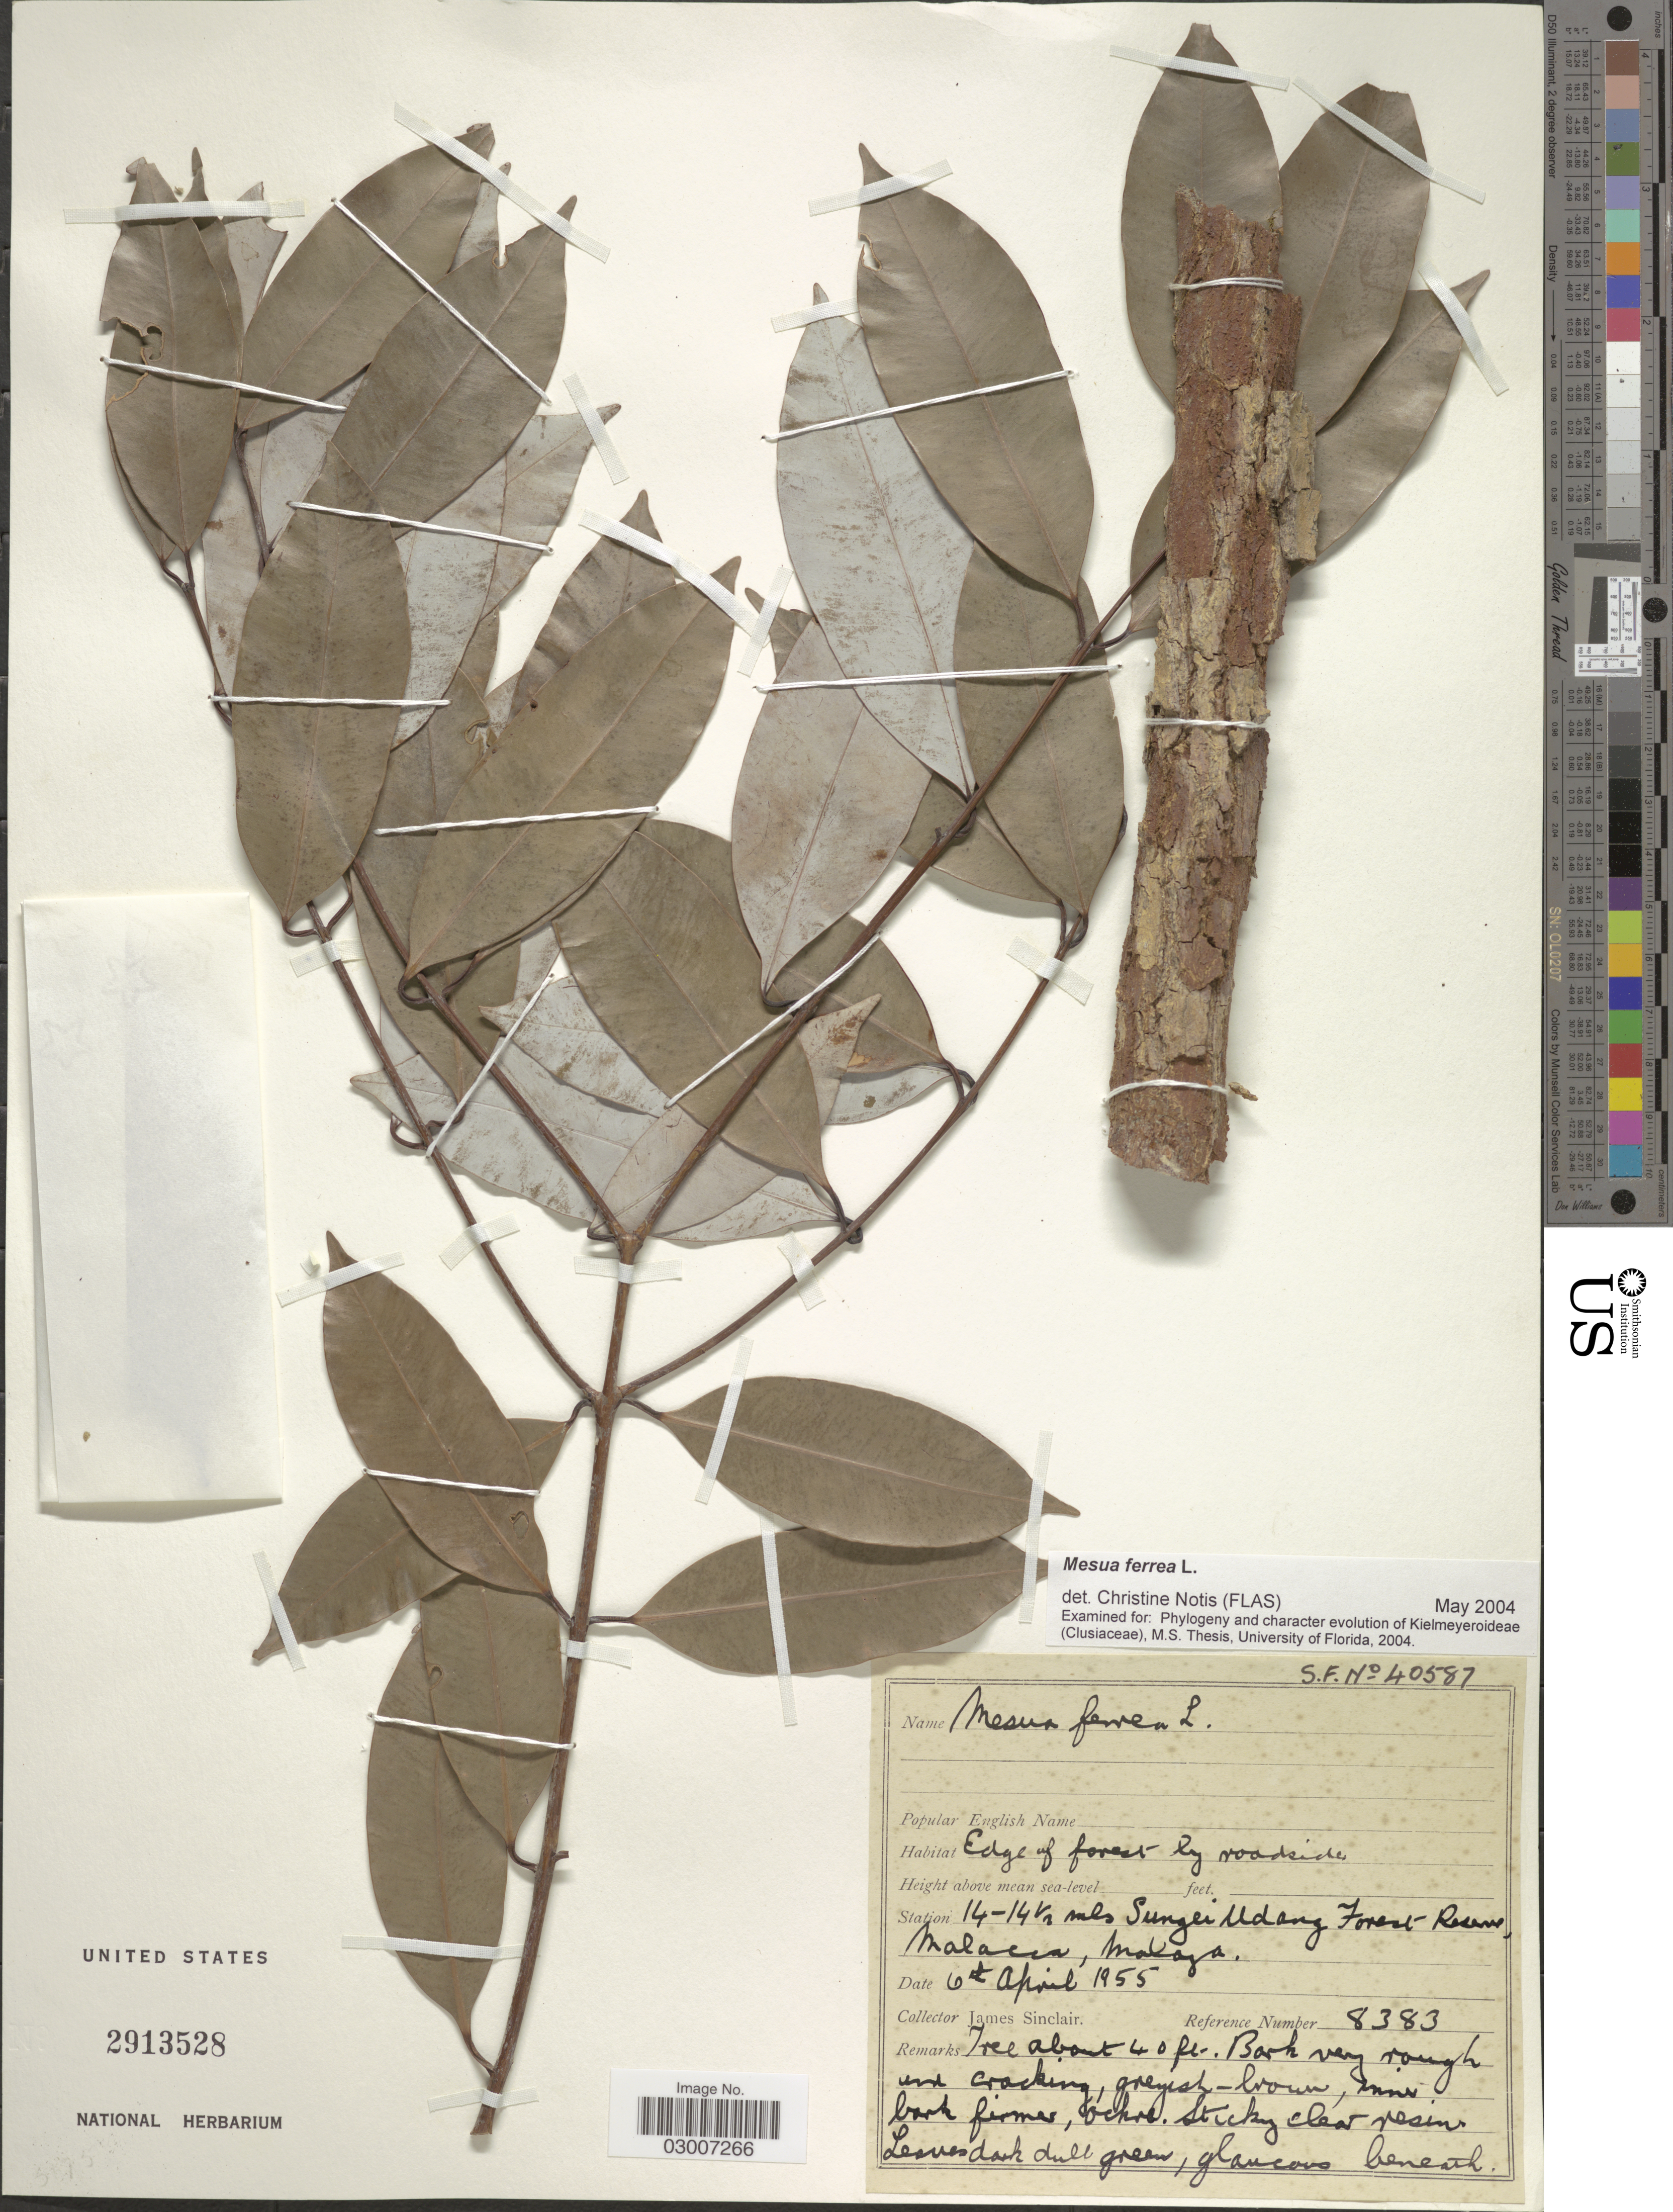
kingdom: Plantae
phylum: Tracheophyta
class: Magnoliopsida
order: Malpighiales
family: Calophyllaceae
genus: Mesua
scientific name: Mesua ferrea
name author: L.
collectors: J. Sinclair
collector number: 8383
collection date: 1955-04-06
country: Malaysia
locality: Station 14-14½ mls Sungei Udang Forest [illegible text], Malacca, Malaya.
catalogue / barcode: US 2913528